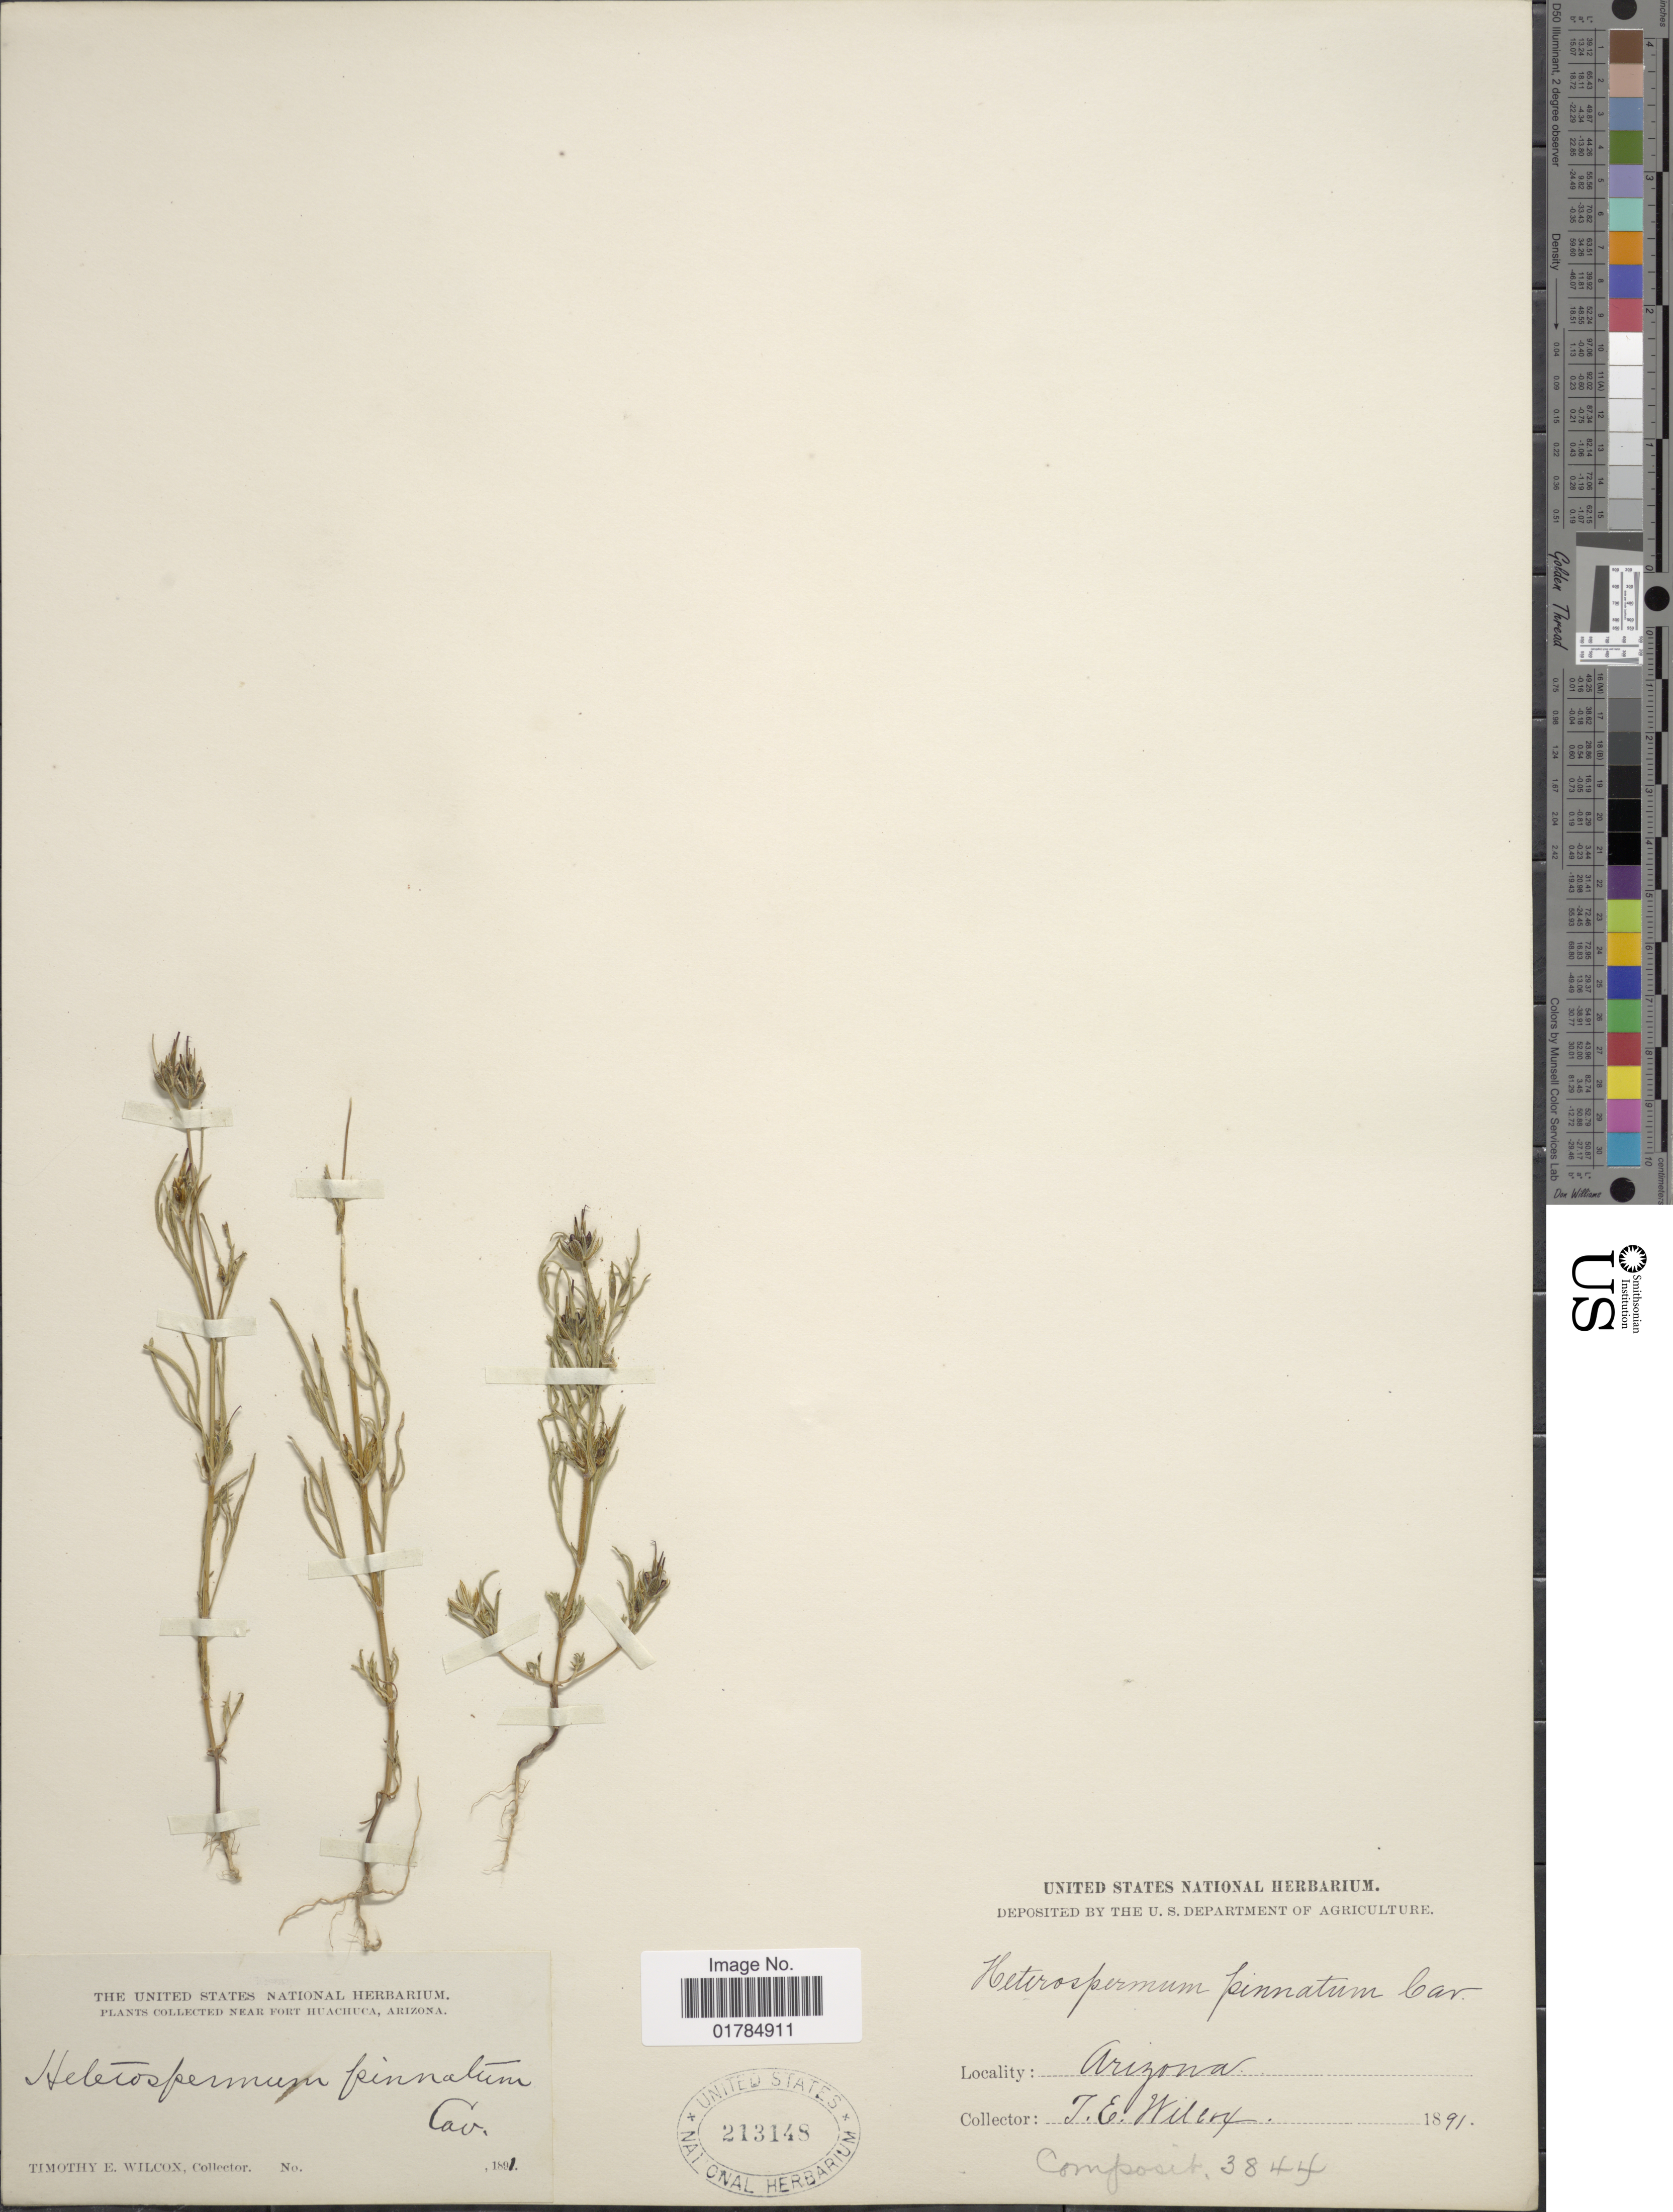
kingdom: Plantae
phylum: Tracheophyta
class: Magnoliopsida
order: Asterales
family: Asteraceae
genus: Heterosperma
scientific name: Heterosperma pinnatum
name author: Cav.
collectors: T. E. Wilcox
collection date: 1891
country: United States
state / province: Arizona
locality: Near Port Huachuca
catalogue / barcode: US 213148